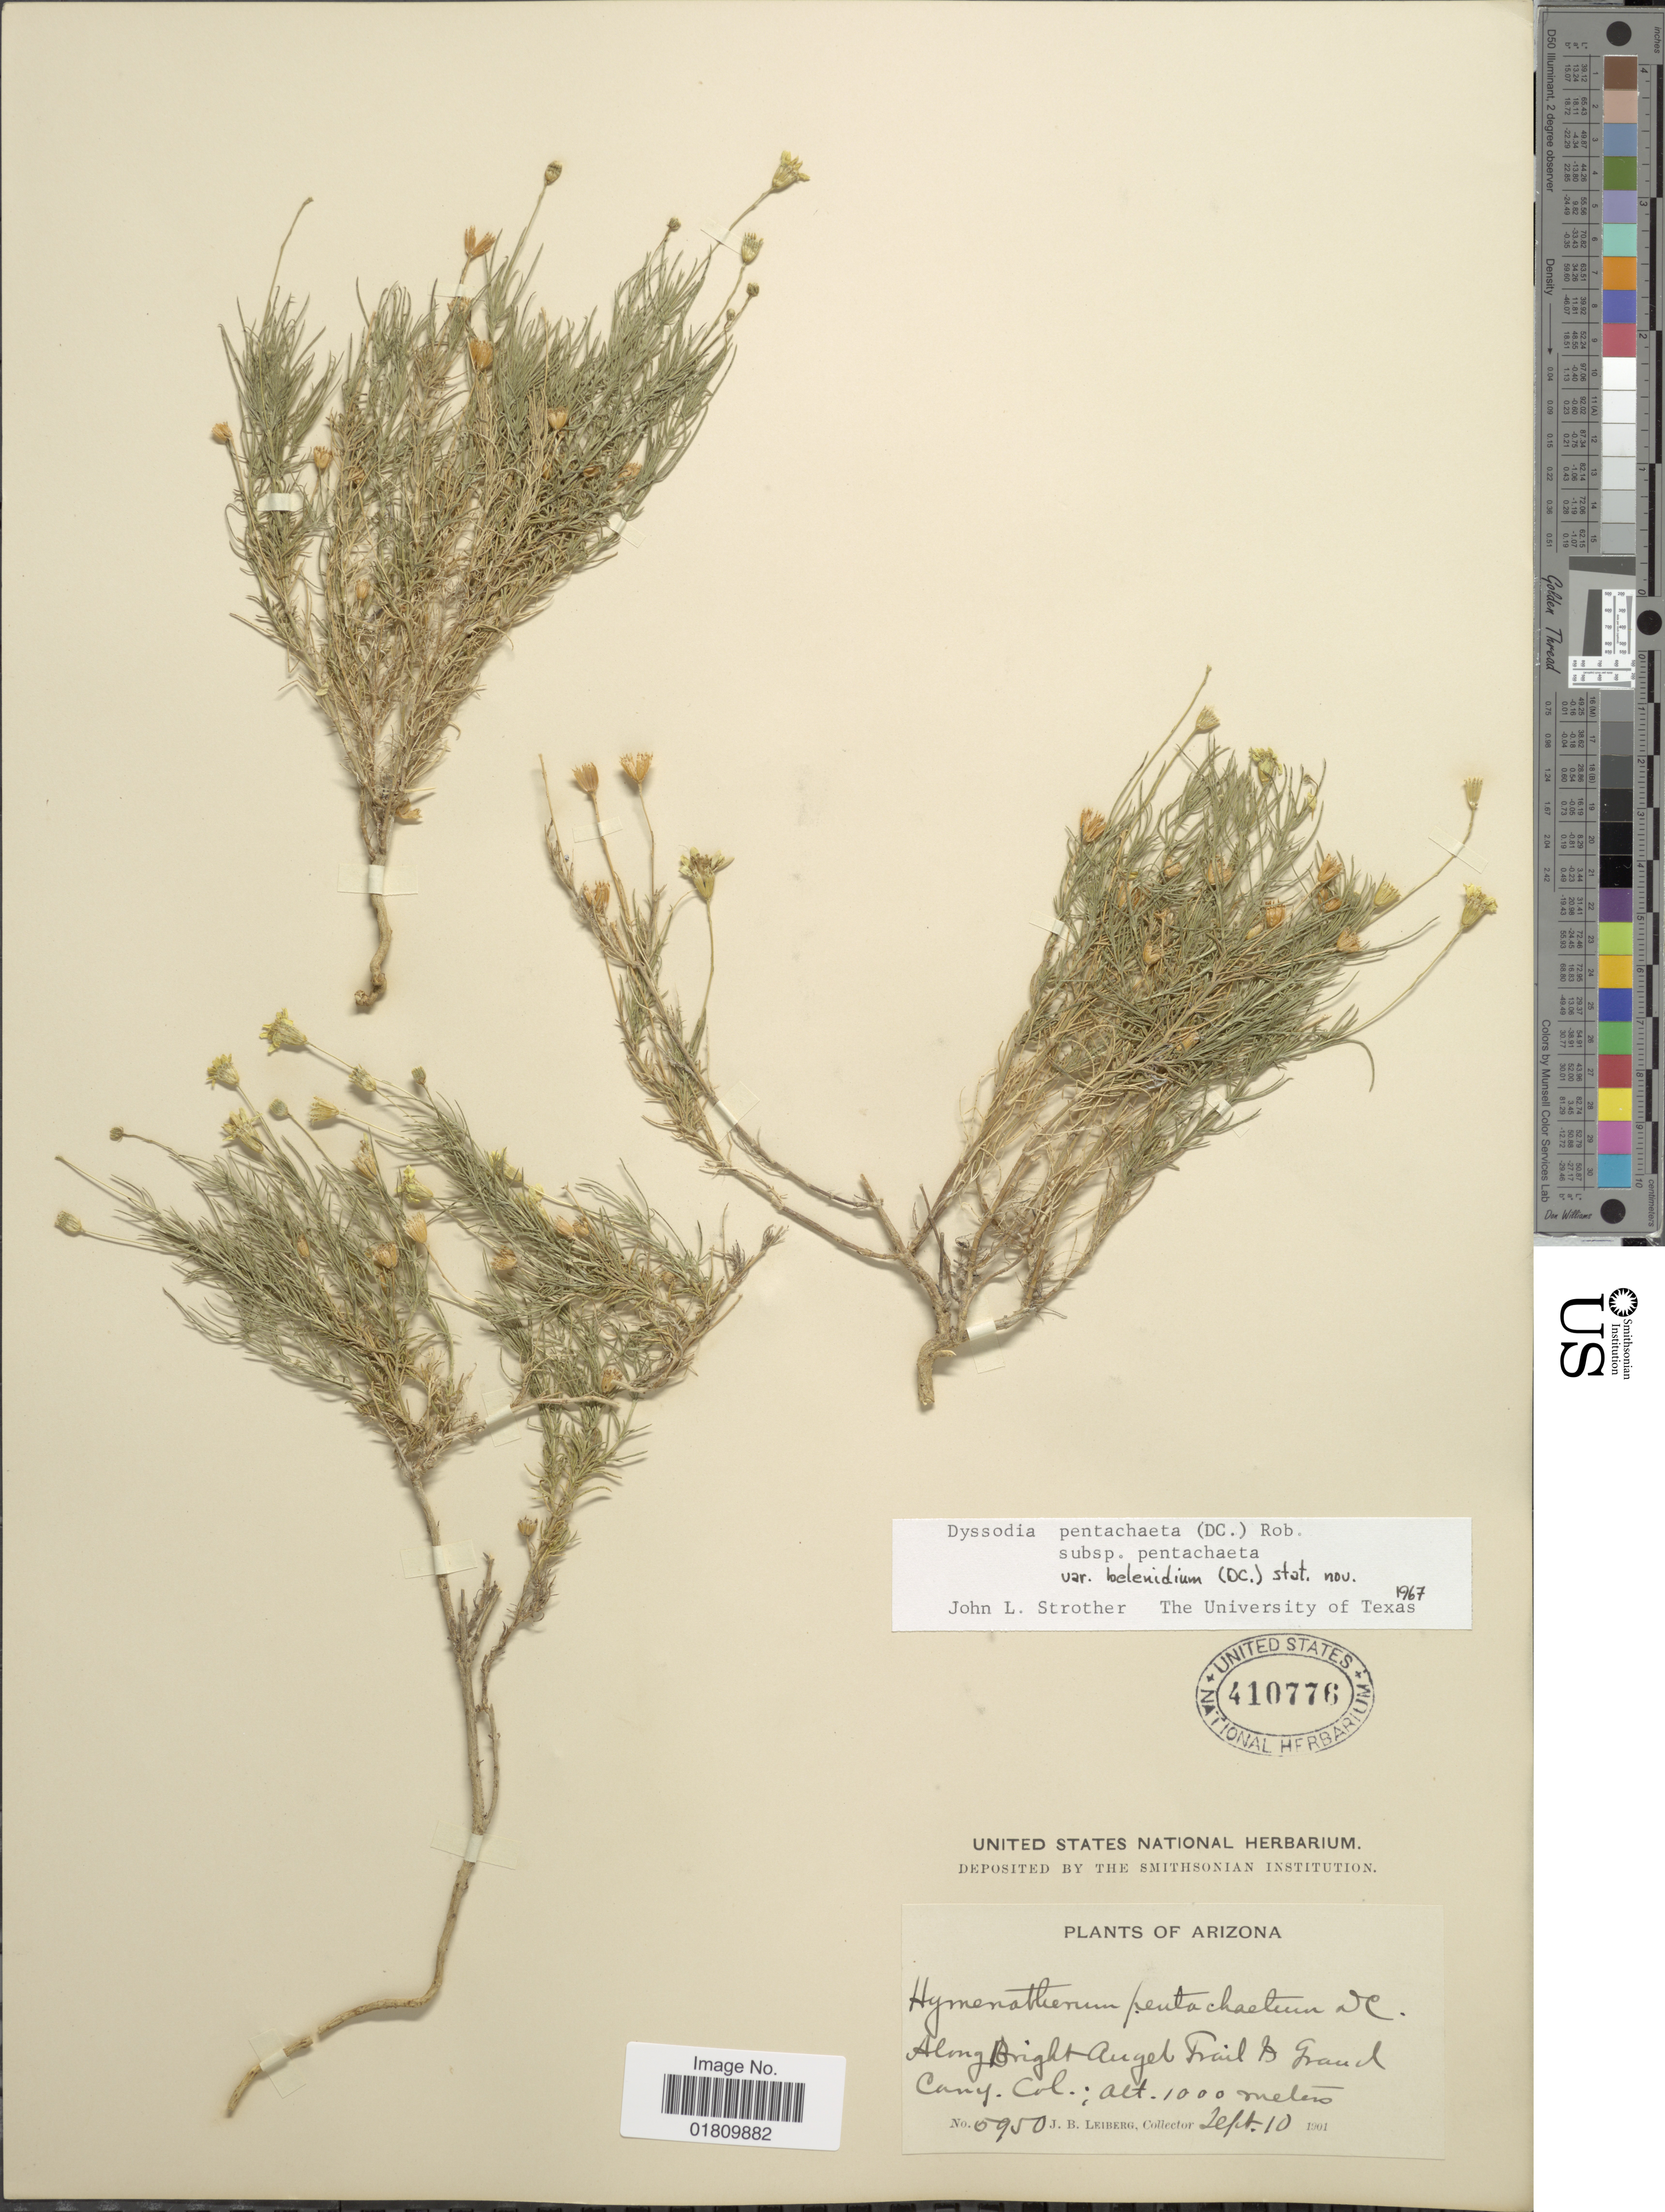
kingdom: Plantae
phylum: Tracheophyta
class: Magnoliopsida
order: Asterales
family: Asteraceae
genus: Thymophylla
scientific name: Thymophylla pentachaeta var. belenidium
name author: (DC.) Strother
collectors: J. B. Leiberg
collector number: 5950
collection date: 1901-09-10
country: United States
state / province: Arizona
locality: Along Bright Angel Trail to Grand Cany Col.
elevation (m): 1000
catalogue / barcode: US 410776